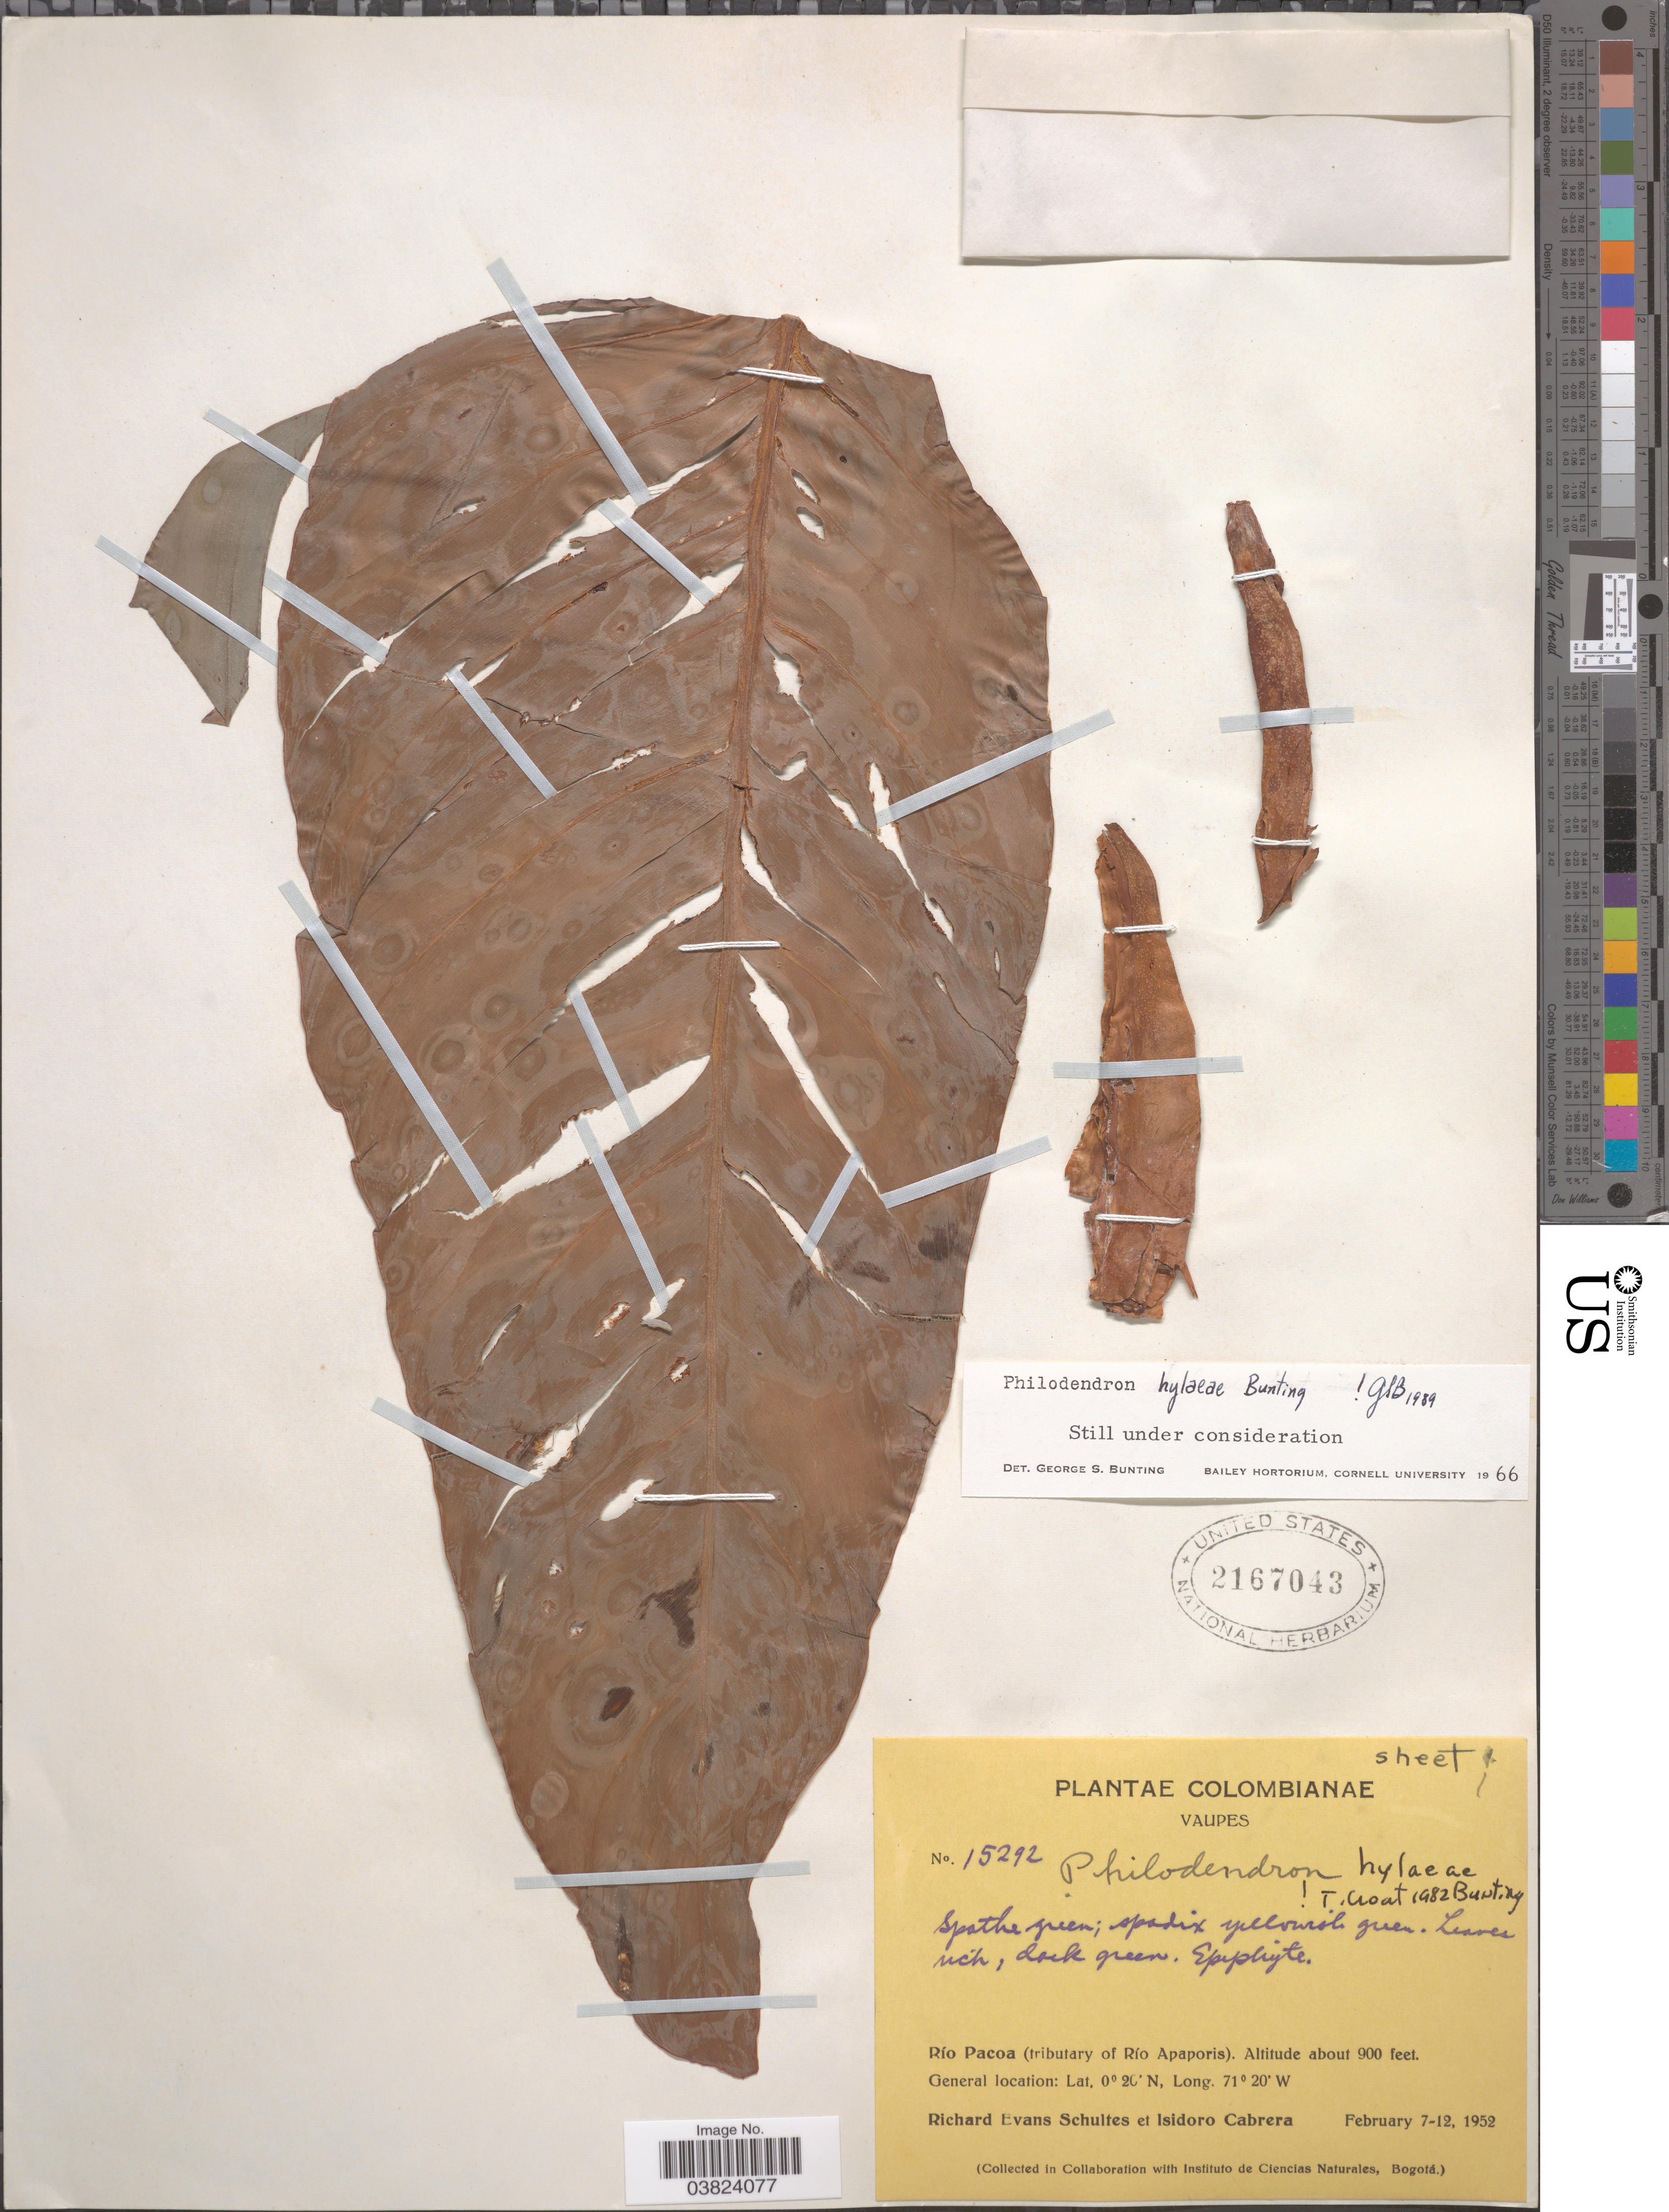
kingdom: Plantae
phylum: Tracheophyta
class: Liliopsida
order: Alismatales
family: Araceae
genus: Philodendron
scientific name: Philodendron hylaeae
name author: G.S. Bunting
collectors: R. E. Schultes & I. Cabrera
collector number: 15292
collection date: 1952-02-07/1952-02-12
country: Colombia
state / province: Vaupés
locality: Río Pacoa (tributary of Río Apaporis).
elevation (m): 274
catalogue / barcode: US 2167043